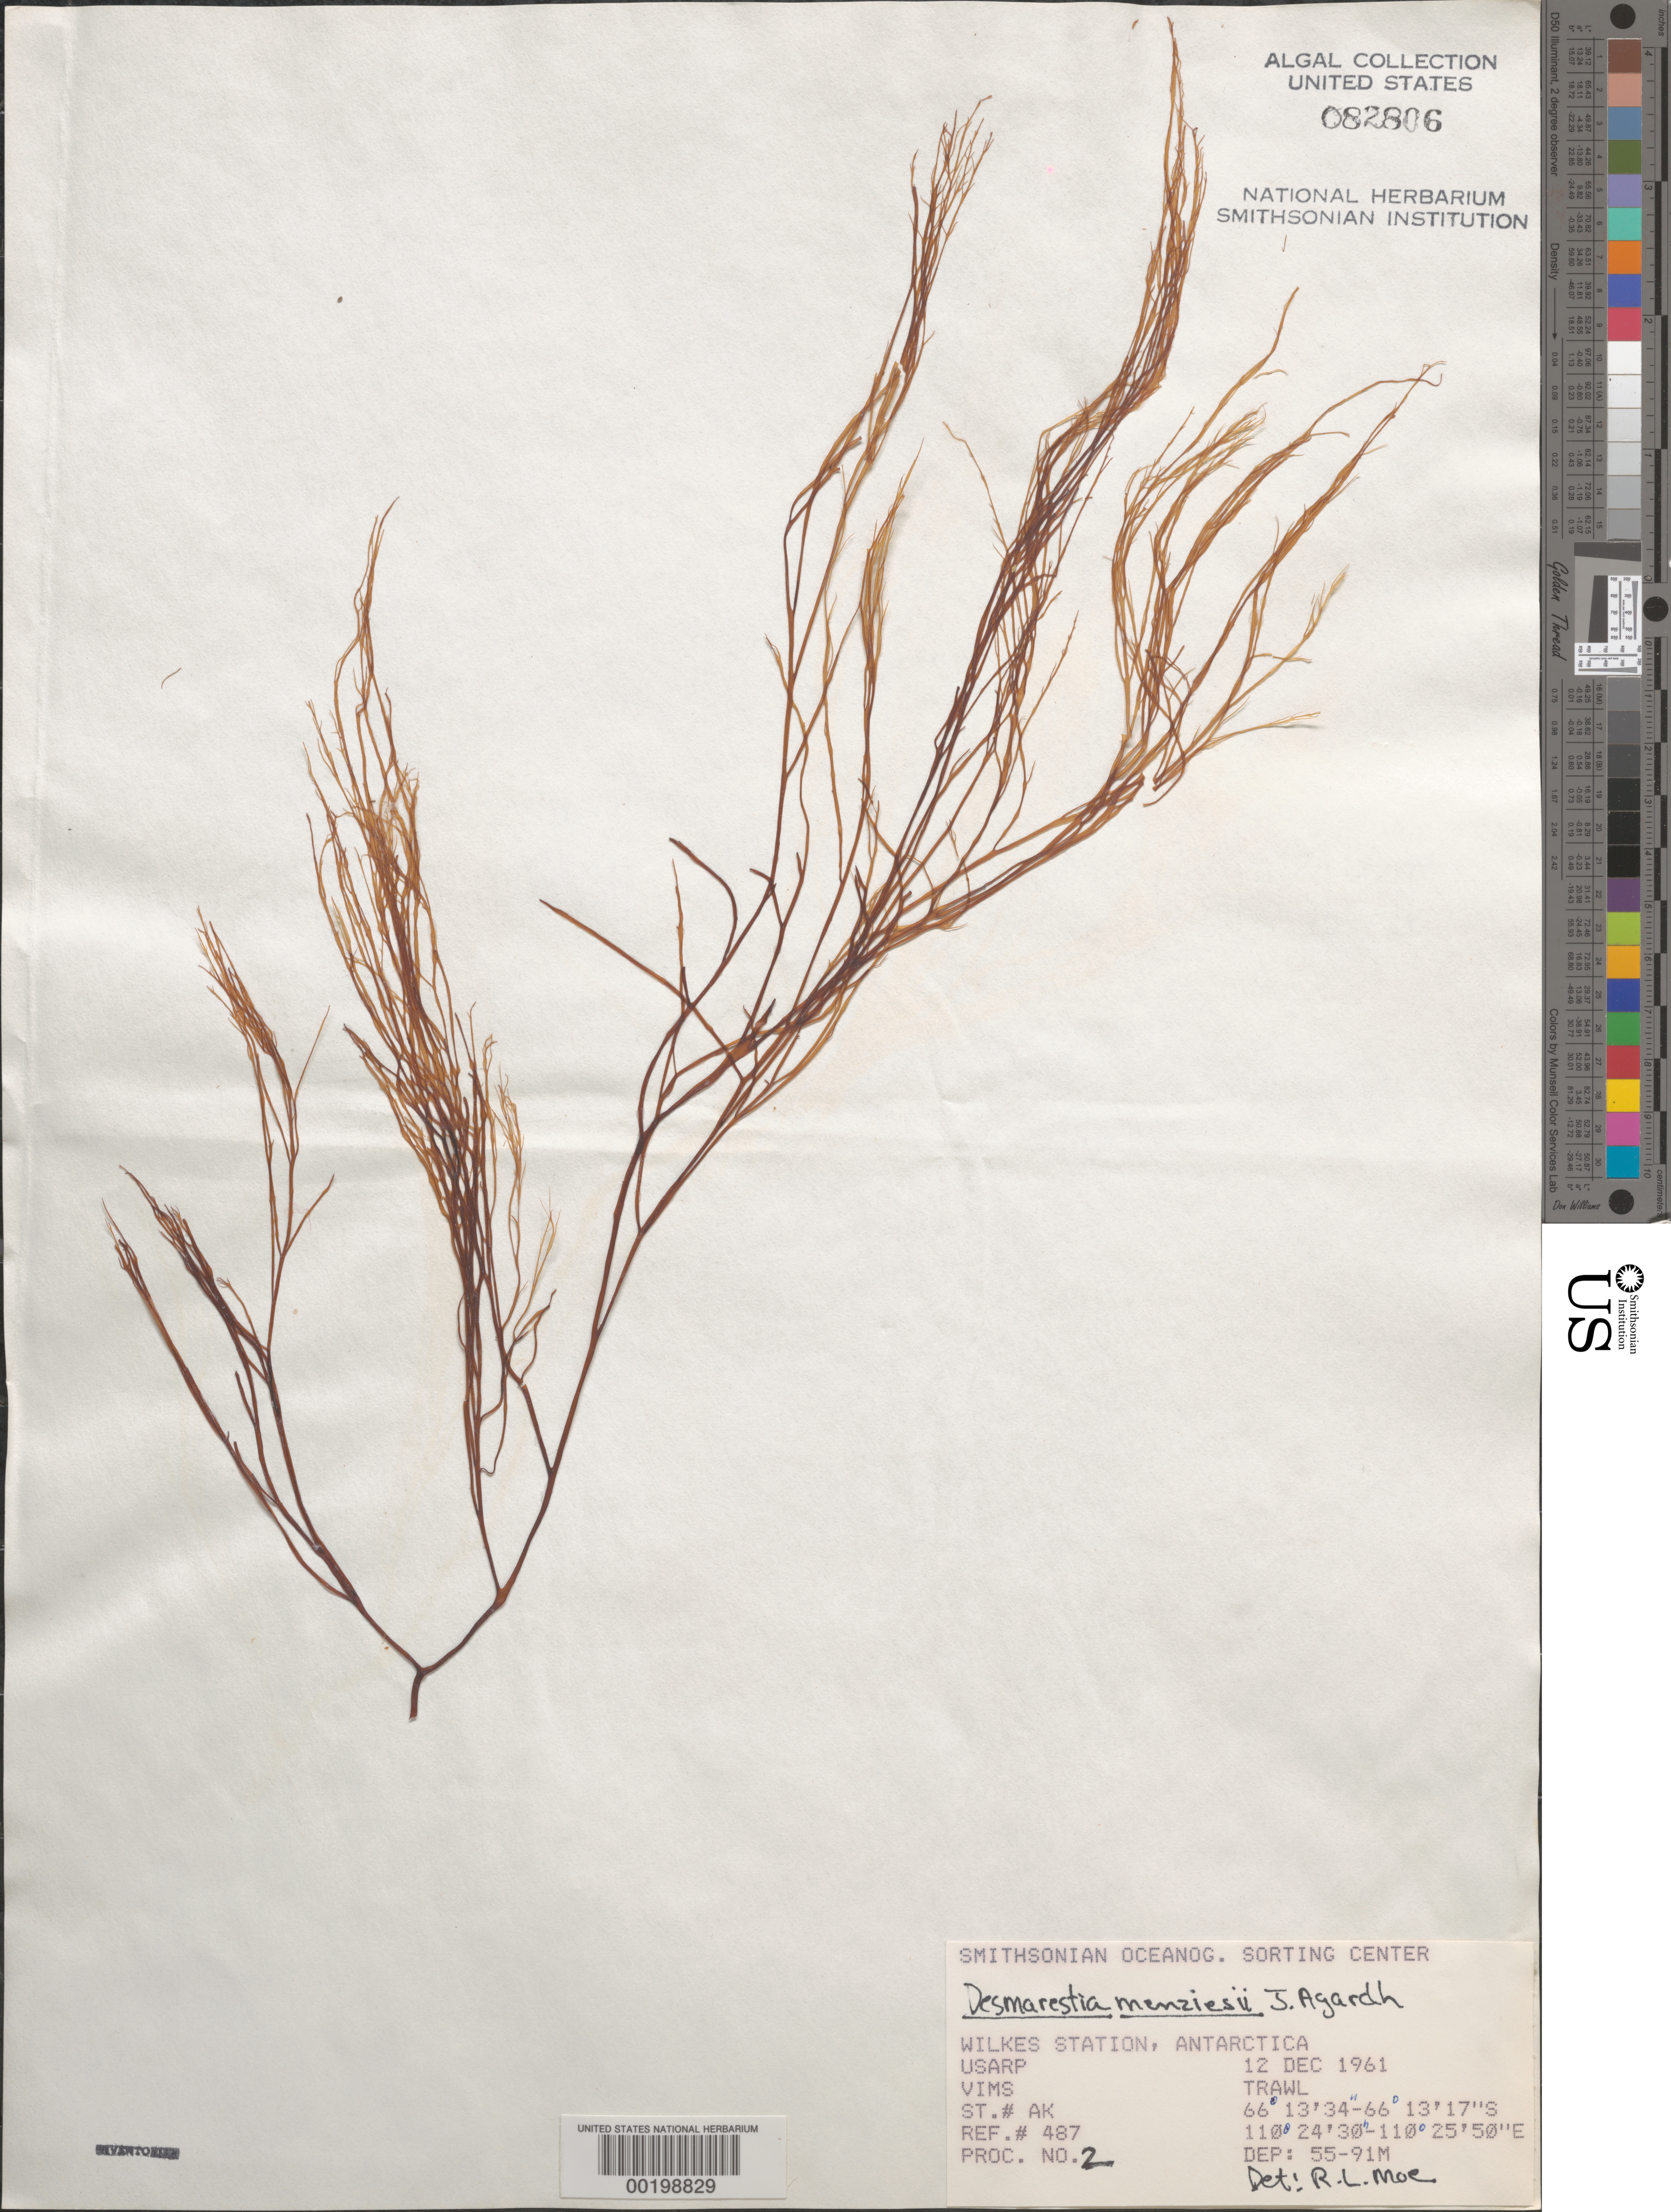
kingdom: Chromista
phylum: Ochrophyta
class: Phaeophyceae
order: Desmarestiales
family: Desmarestiaceae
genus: Desmarestia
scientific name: Desmarestia menziesii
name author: J. Agardh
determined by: Moe, R. L.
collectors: -. Vims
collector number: Station AK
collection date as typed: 12 Dec 1961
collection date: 1961-12-12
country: Antarctica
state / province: Wilkes Land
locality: Wilkes Station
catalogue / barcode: US 82806